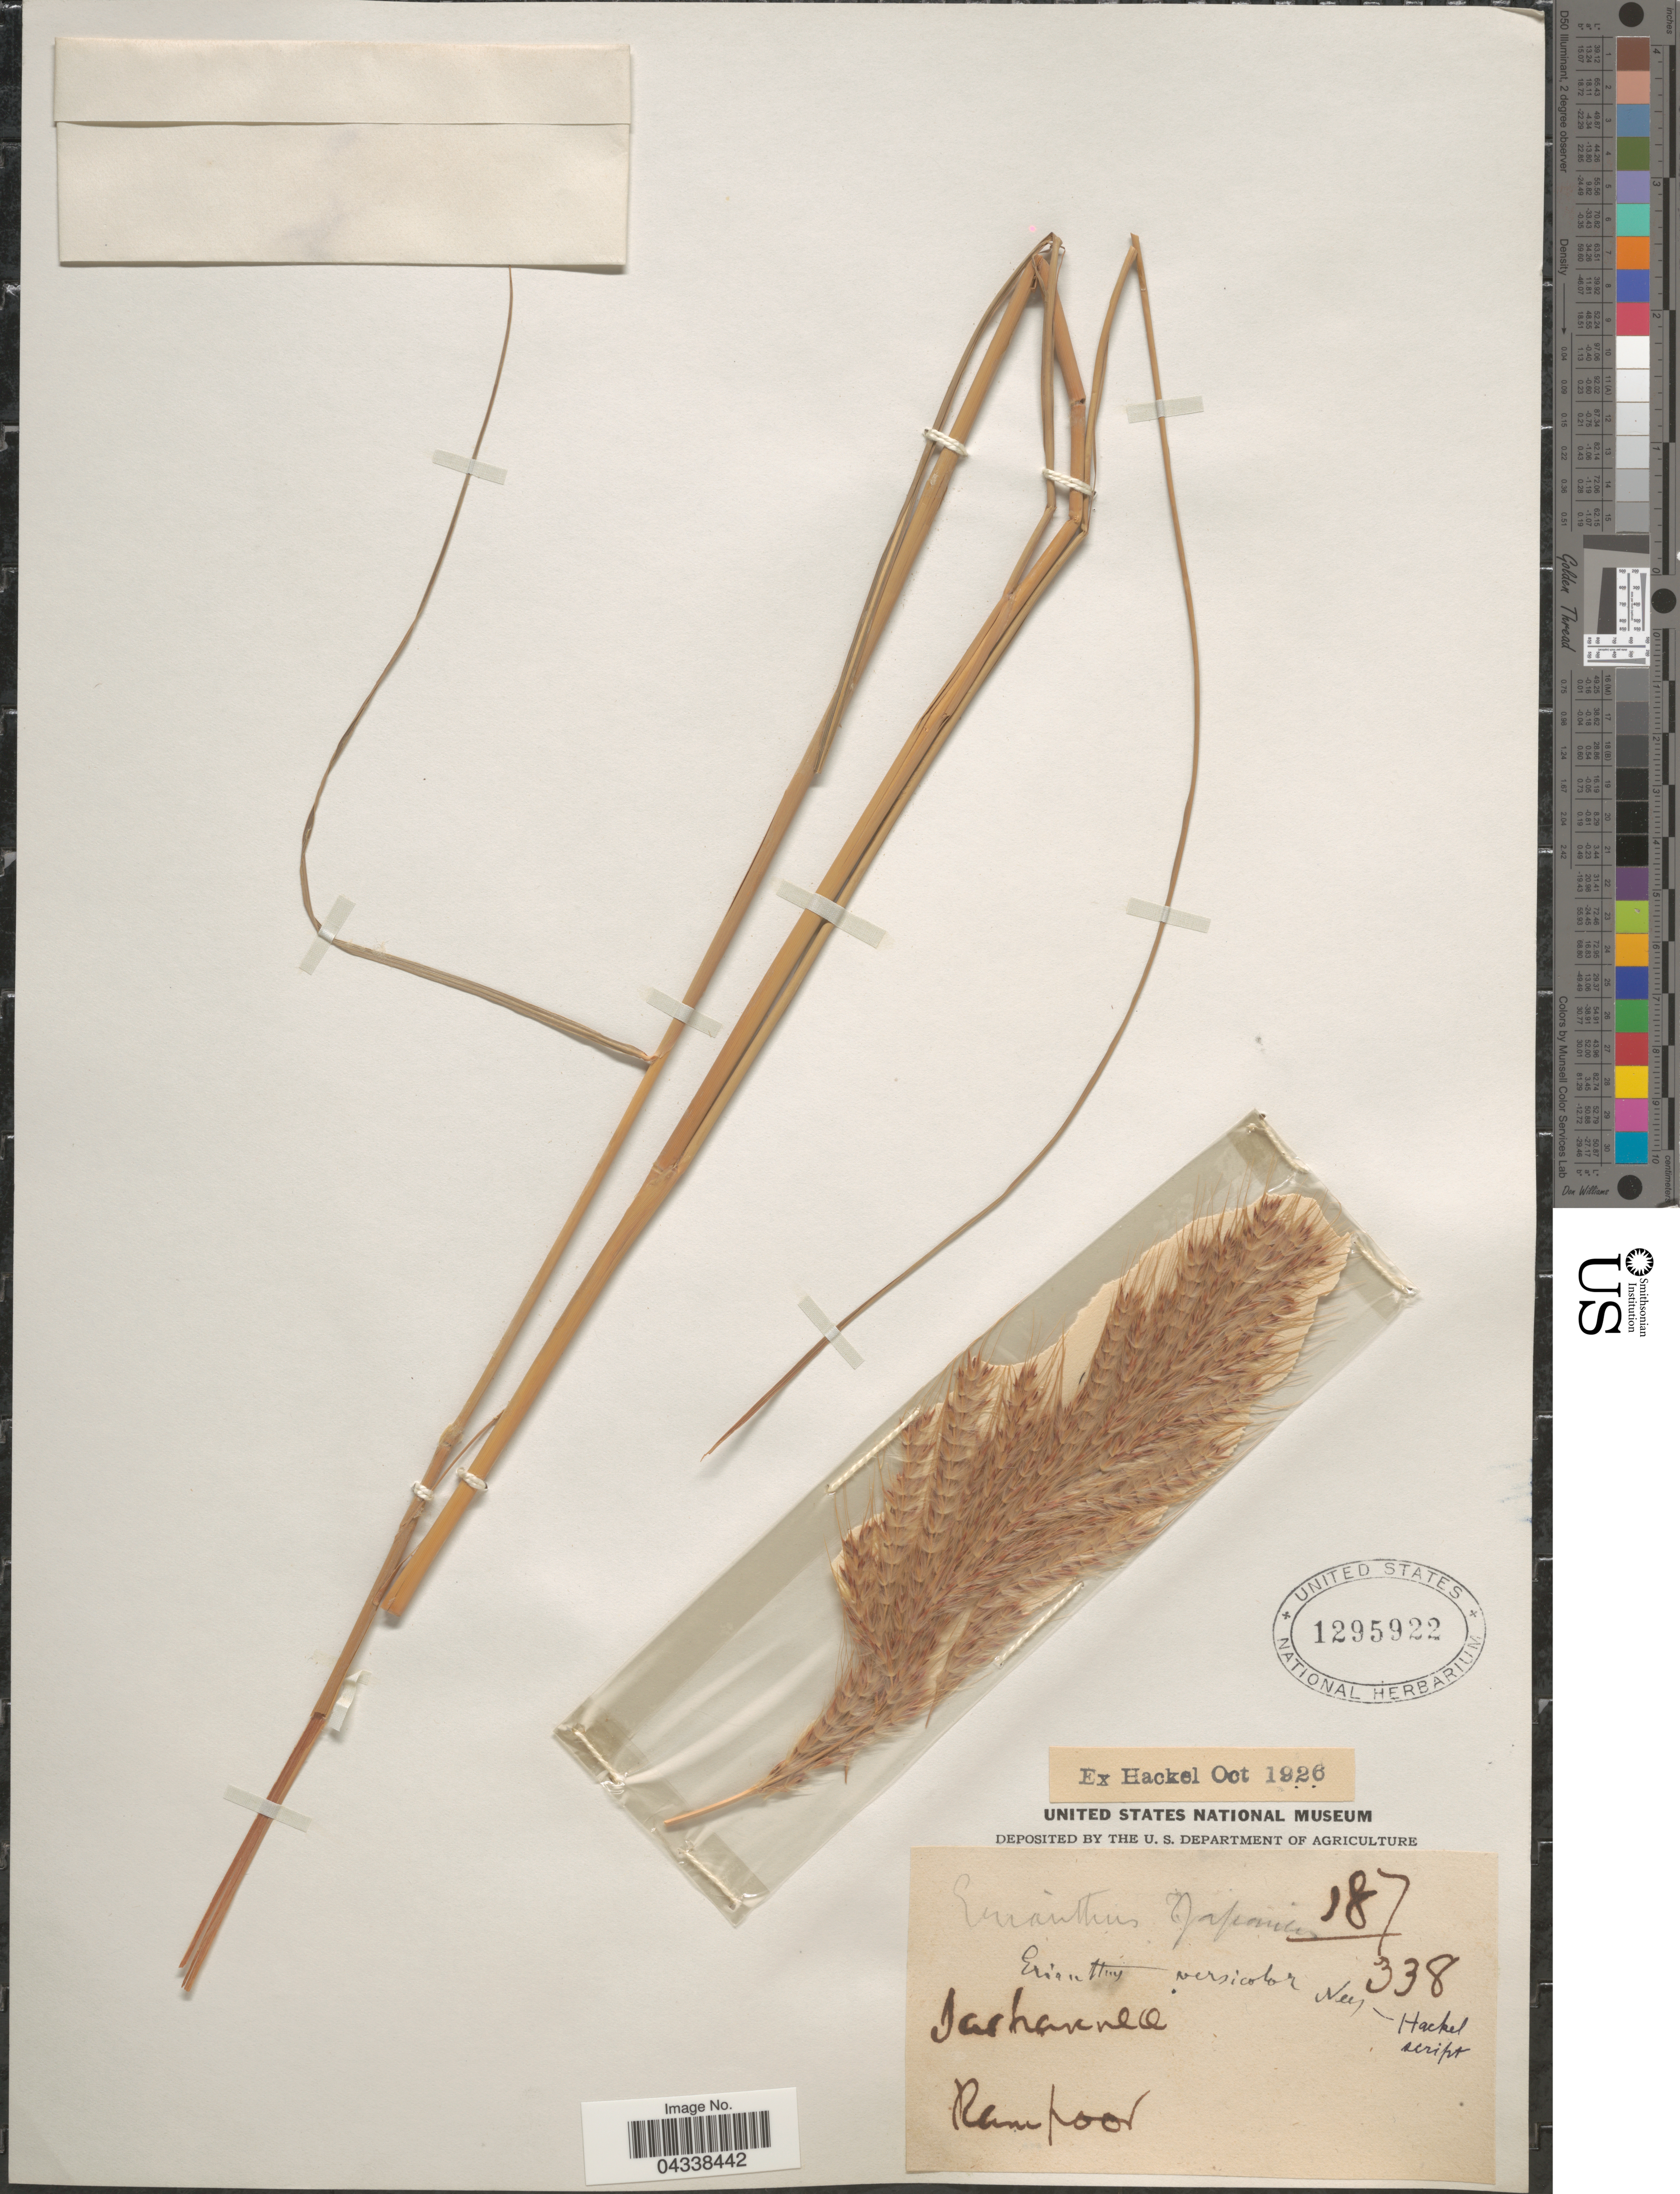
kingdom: Plantae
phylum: Tracheophyta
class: Liliopsida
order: Poales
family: Poaceae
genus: Saccharum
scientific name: Saccharum rufipilum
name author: Steud.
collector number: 187/338?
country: India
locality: Garhavull [interpreted]. Rampoor.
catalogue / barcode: US 1295922